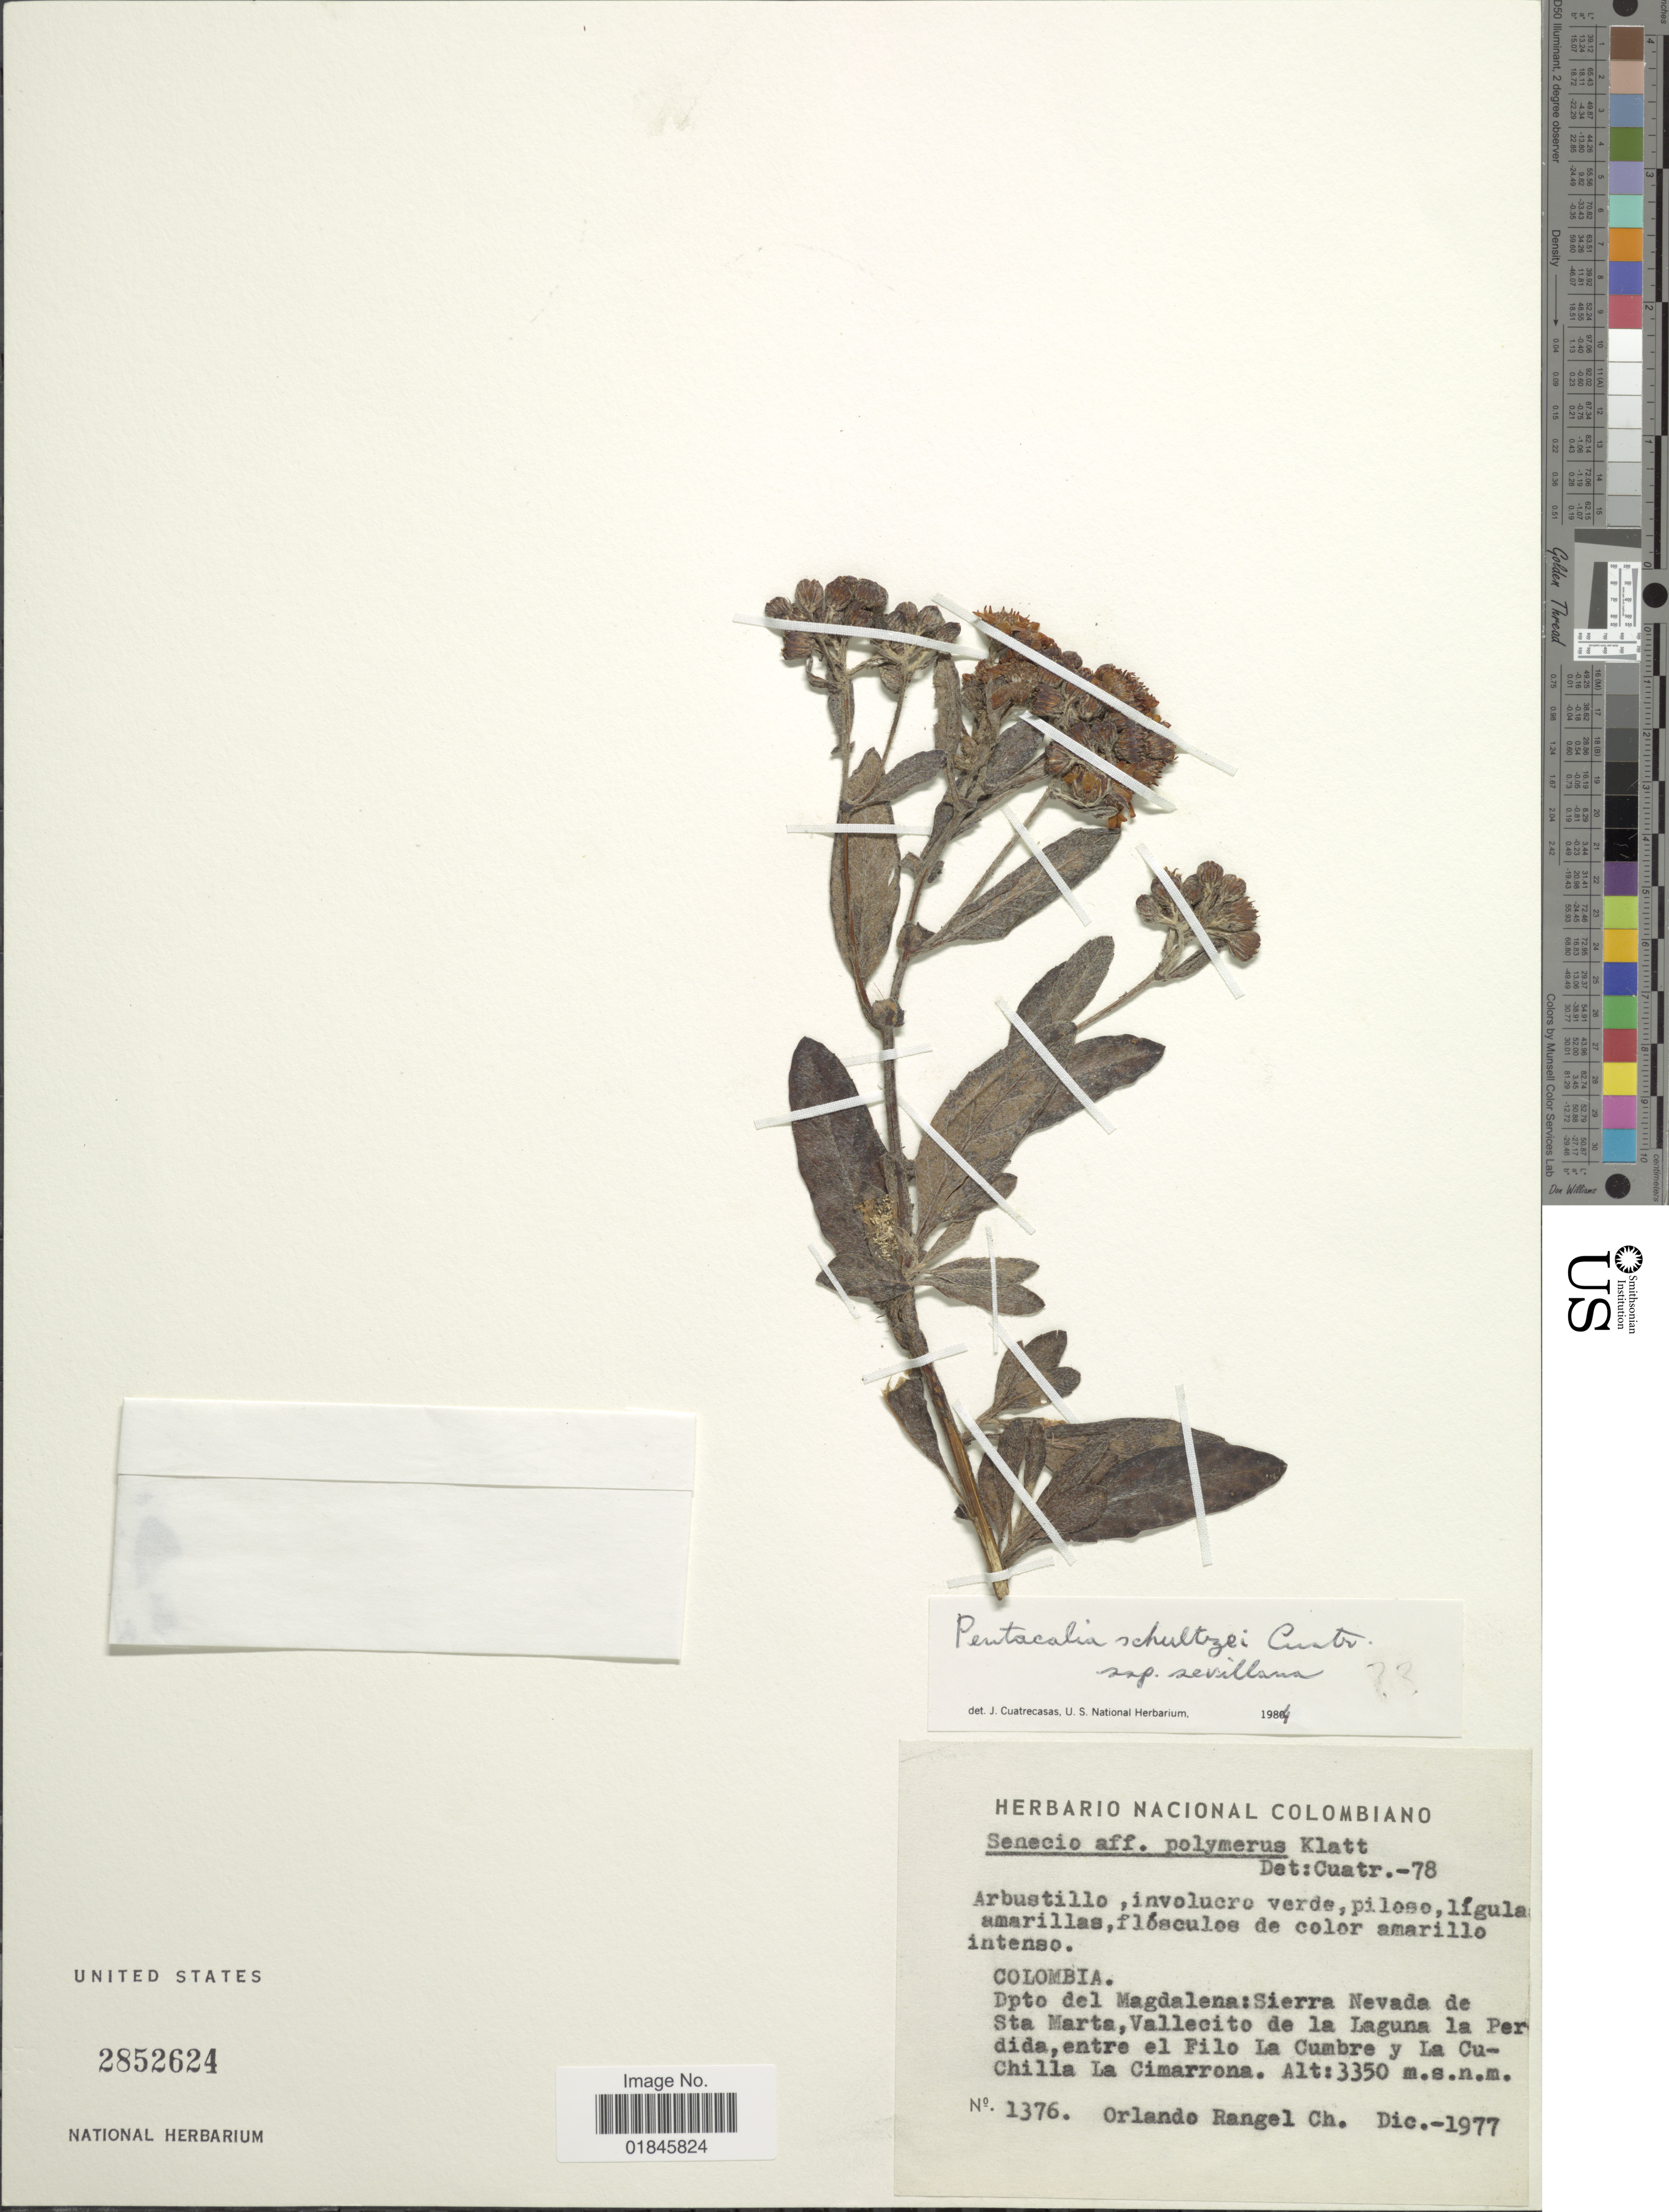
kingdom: Plantae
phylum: Tracheophyta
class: Magnoliopsida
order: Asterales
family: Asteraceae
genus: Pentacalia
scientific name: Pentacalia schultzei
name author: Cuatrec.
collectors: O. Rangel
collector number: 1376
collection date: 1977-12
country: Colombia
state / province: Magdalena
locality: Dpto del Magdalena: Sierra Nevada de Sta Marta, Vallecito de la Laguna la Perdida, entre el Filo La Cumbre y La Cuchilla La Cimarrona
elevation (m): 3350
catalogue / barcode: US 2852624